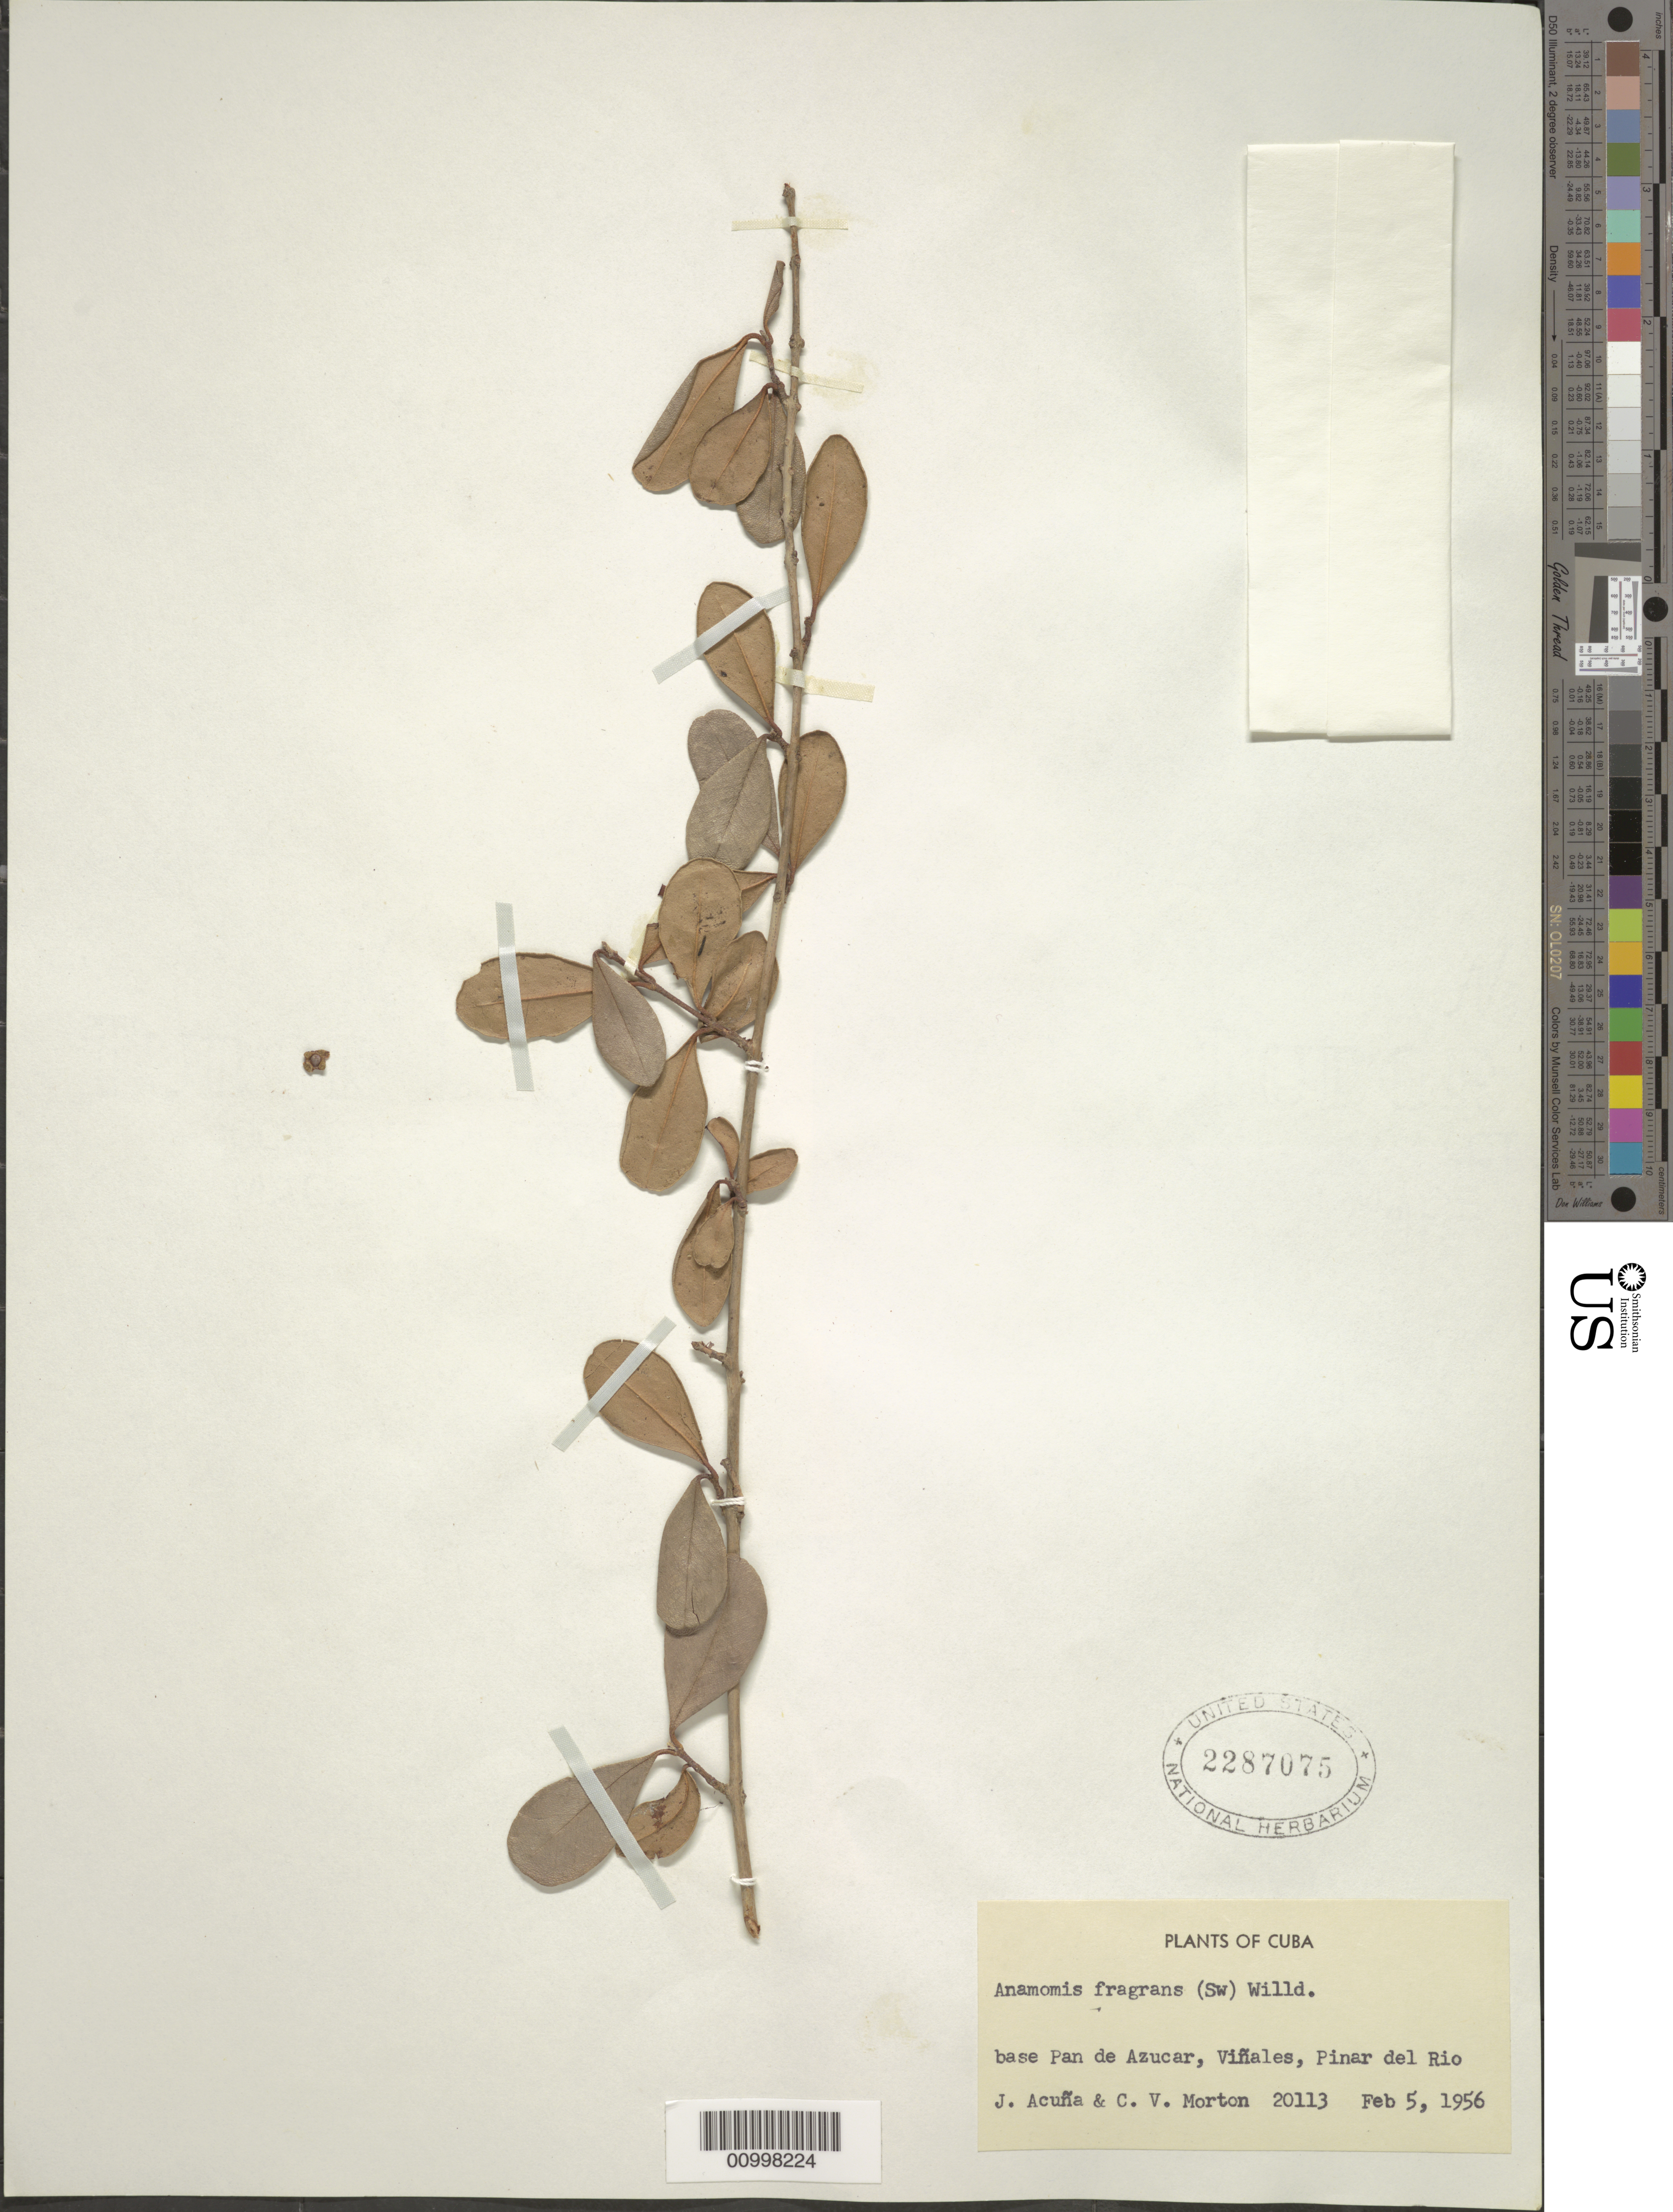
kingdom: Plantae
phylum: Tracheophyta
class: Magnoliopsida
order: Myrtales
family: Myrtaceae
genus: Myrcianthes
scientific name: Myrcianthes fragrans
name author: (Sw.) McVaugh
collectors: J. Acuña & C. V. Morton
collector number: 20113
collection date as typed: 05 Feb 1956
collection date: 1956-02-05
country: Cuba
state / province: Pinar del Rio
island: Cuba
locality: Pan de Azúcar, Viñales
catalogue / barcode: US 2287075